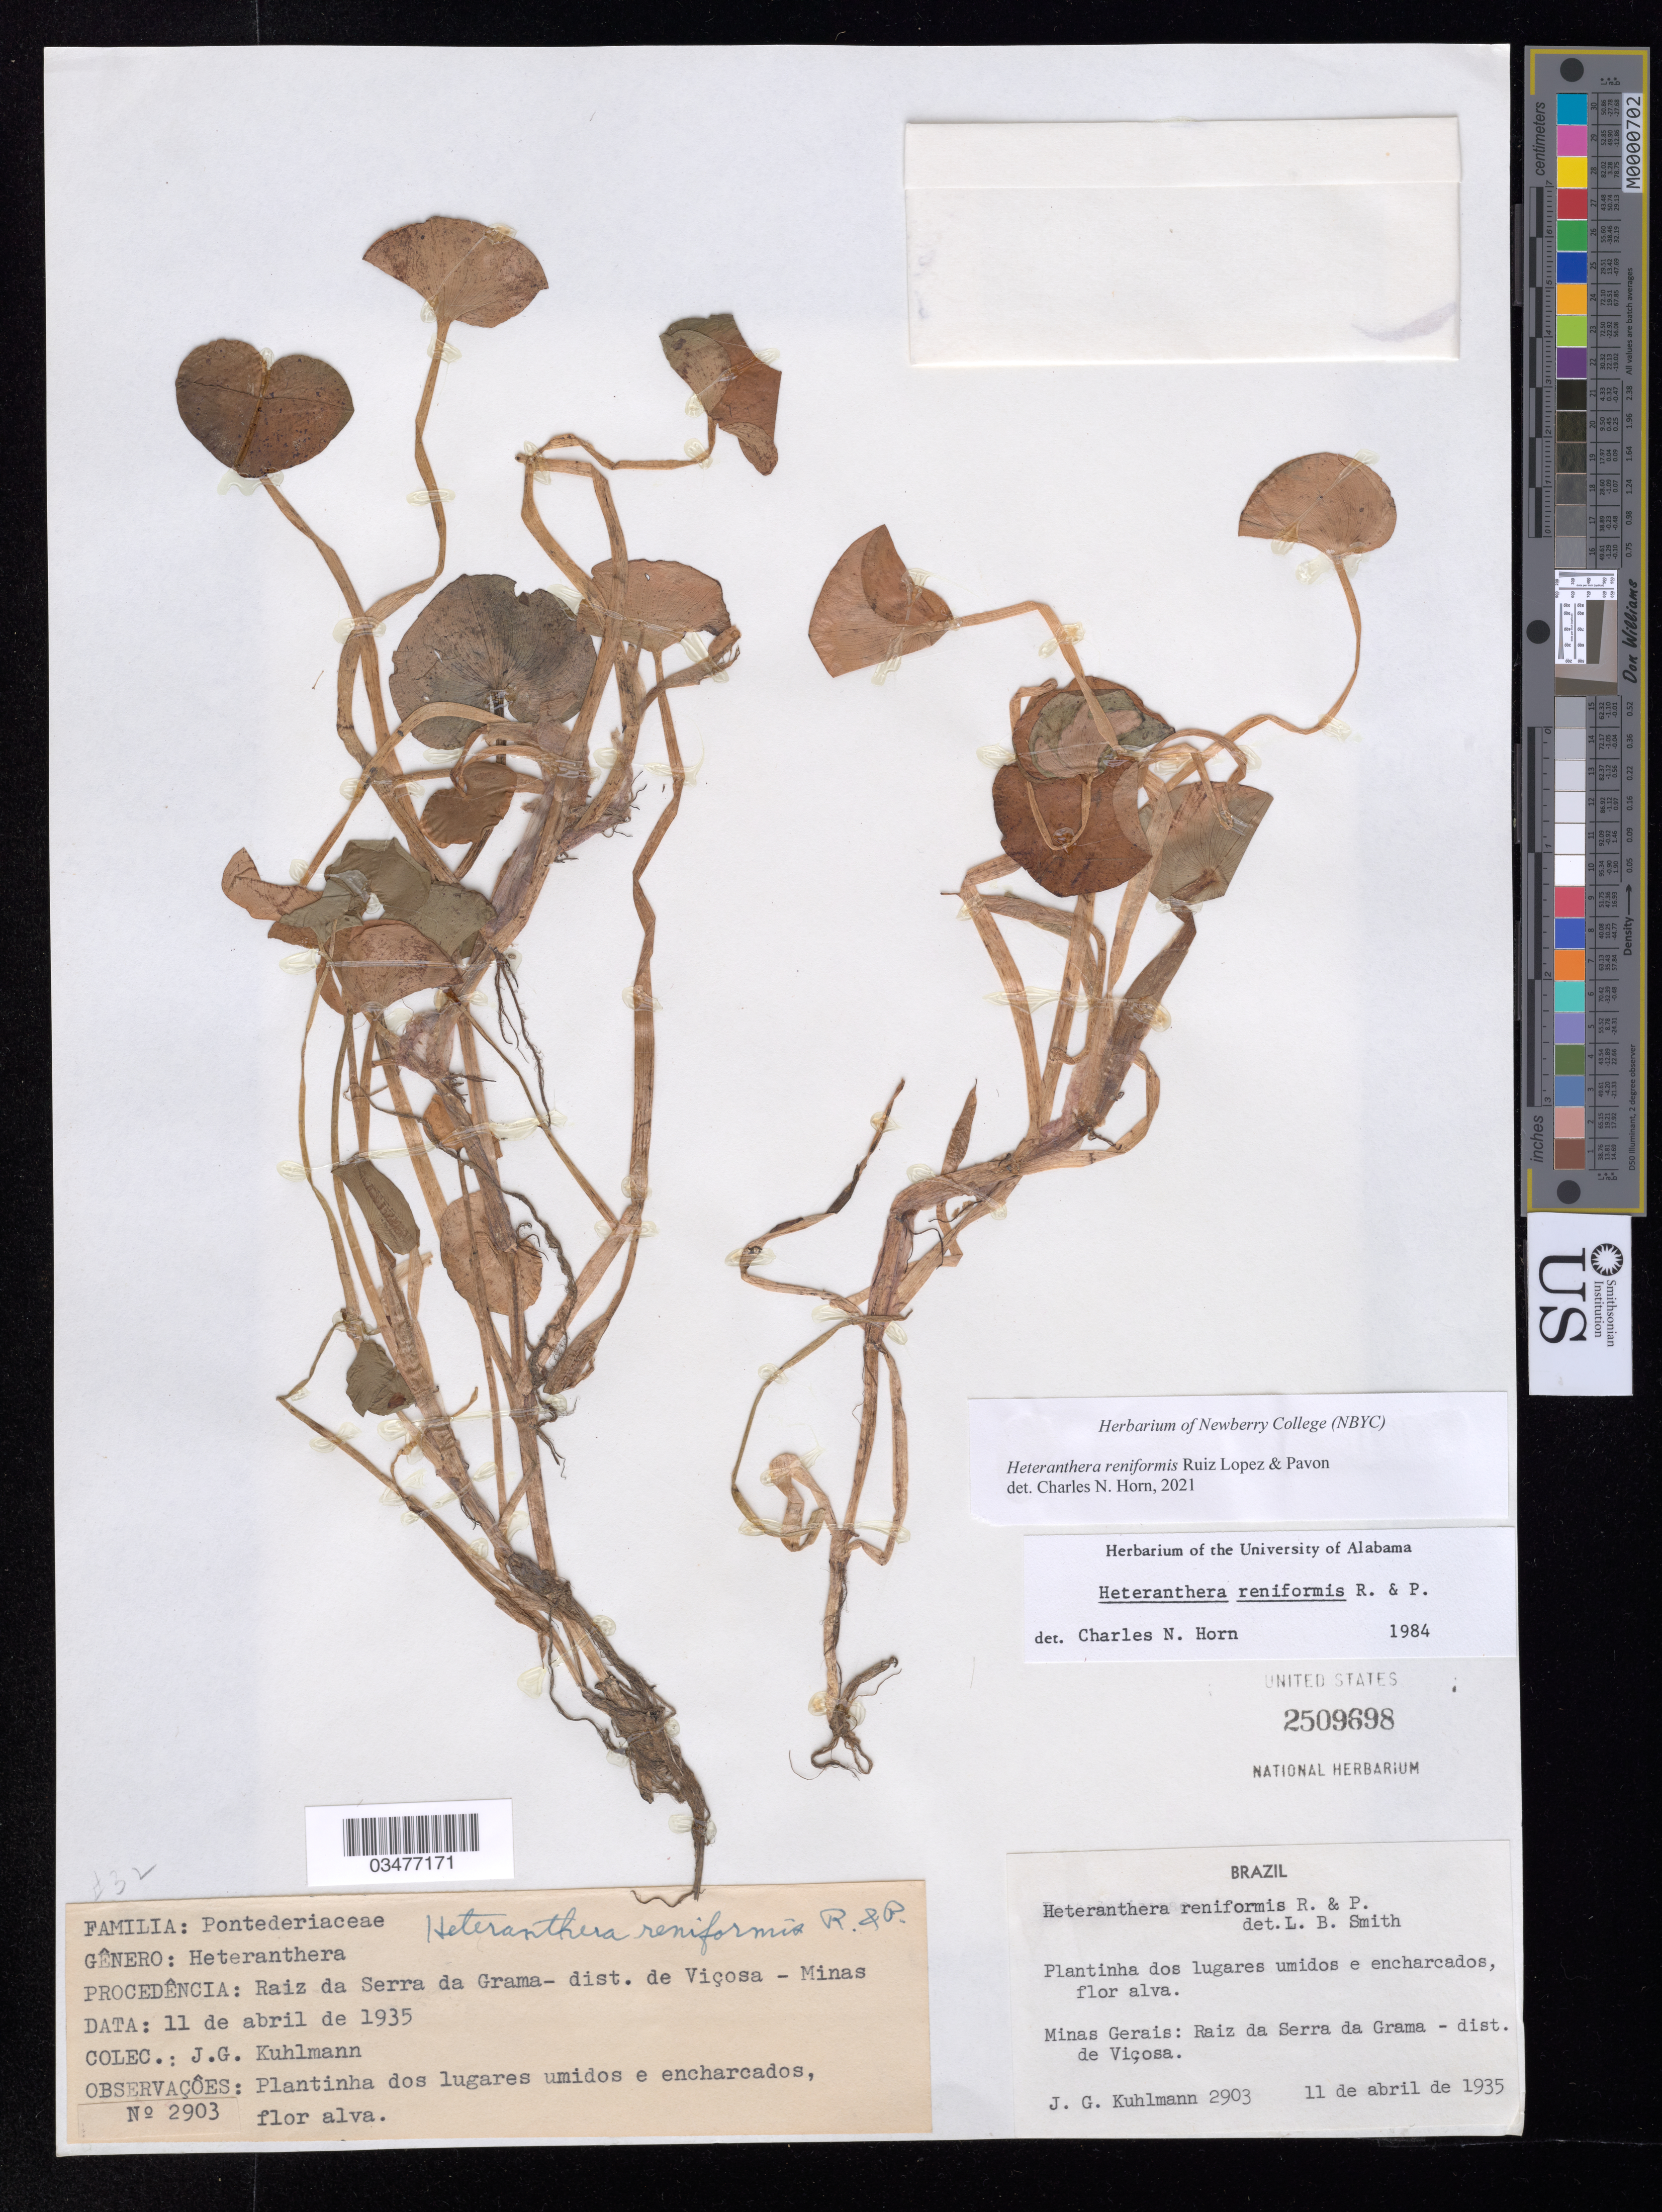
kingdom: Plantae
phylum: Tracheophyta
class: Liliopsida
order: Commelinales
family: Pontederiaceae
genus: Heteranthera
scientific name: Heteranthera reniformis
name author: Ruiz & Pav.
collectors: J. G. Kuhlmann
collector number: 2903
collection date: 1935-04-11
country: Brazil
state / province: Minas Gerais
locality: Raiz da Serra da Grama- dist. de Viçosa.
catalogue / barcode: US 2509698